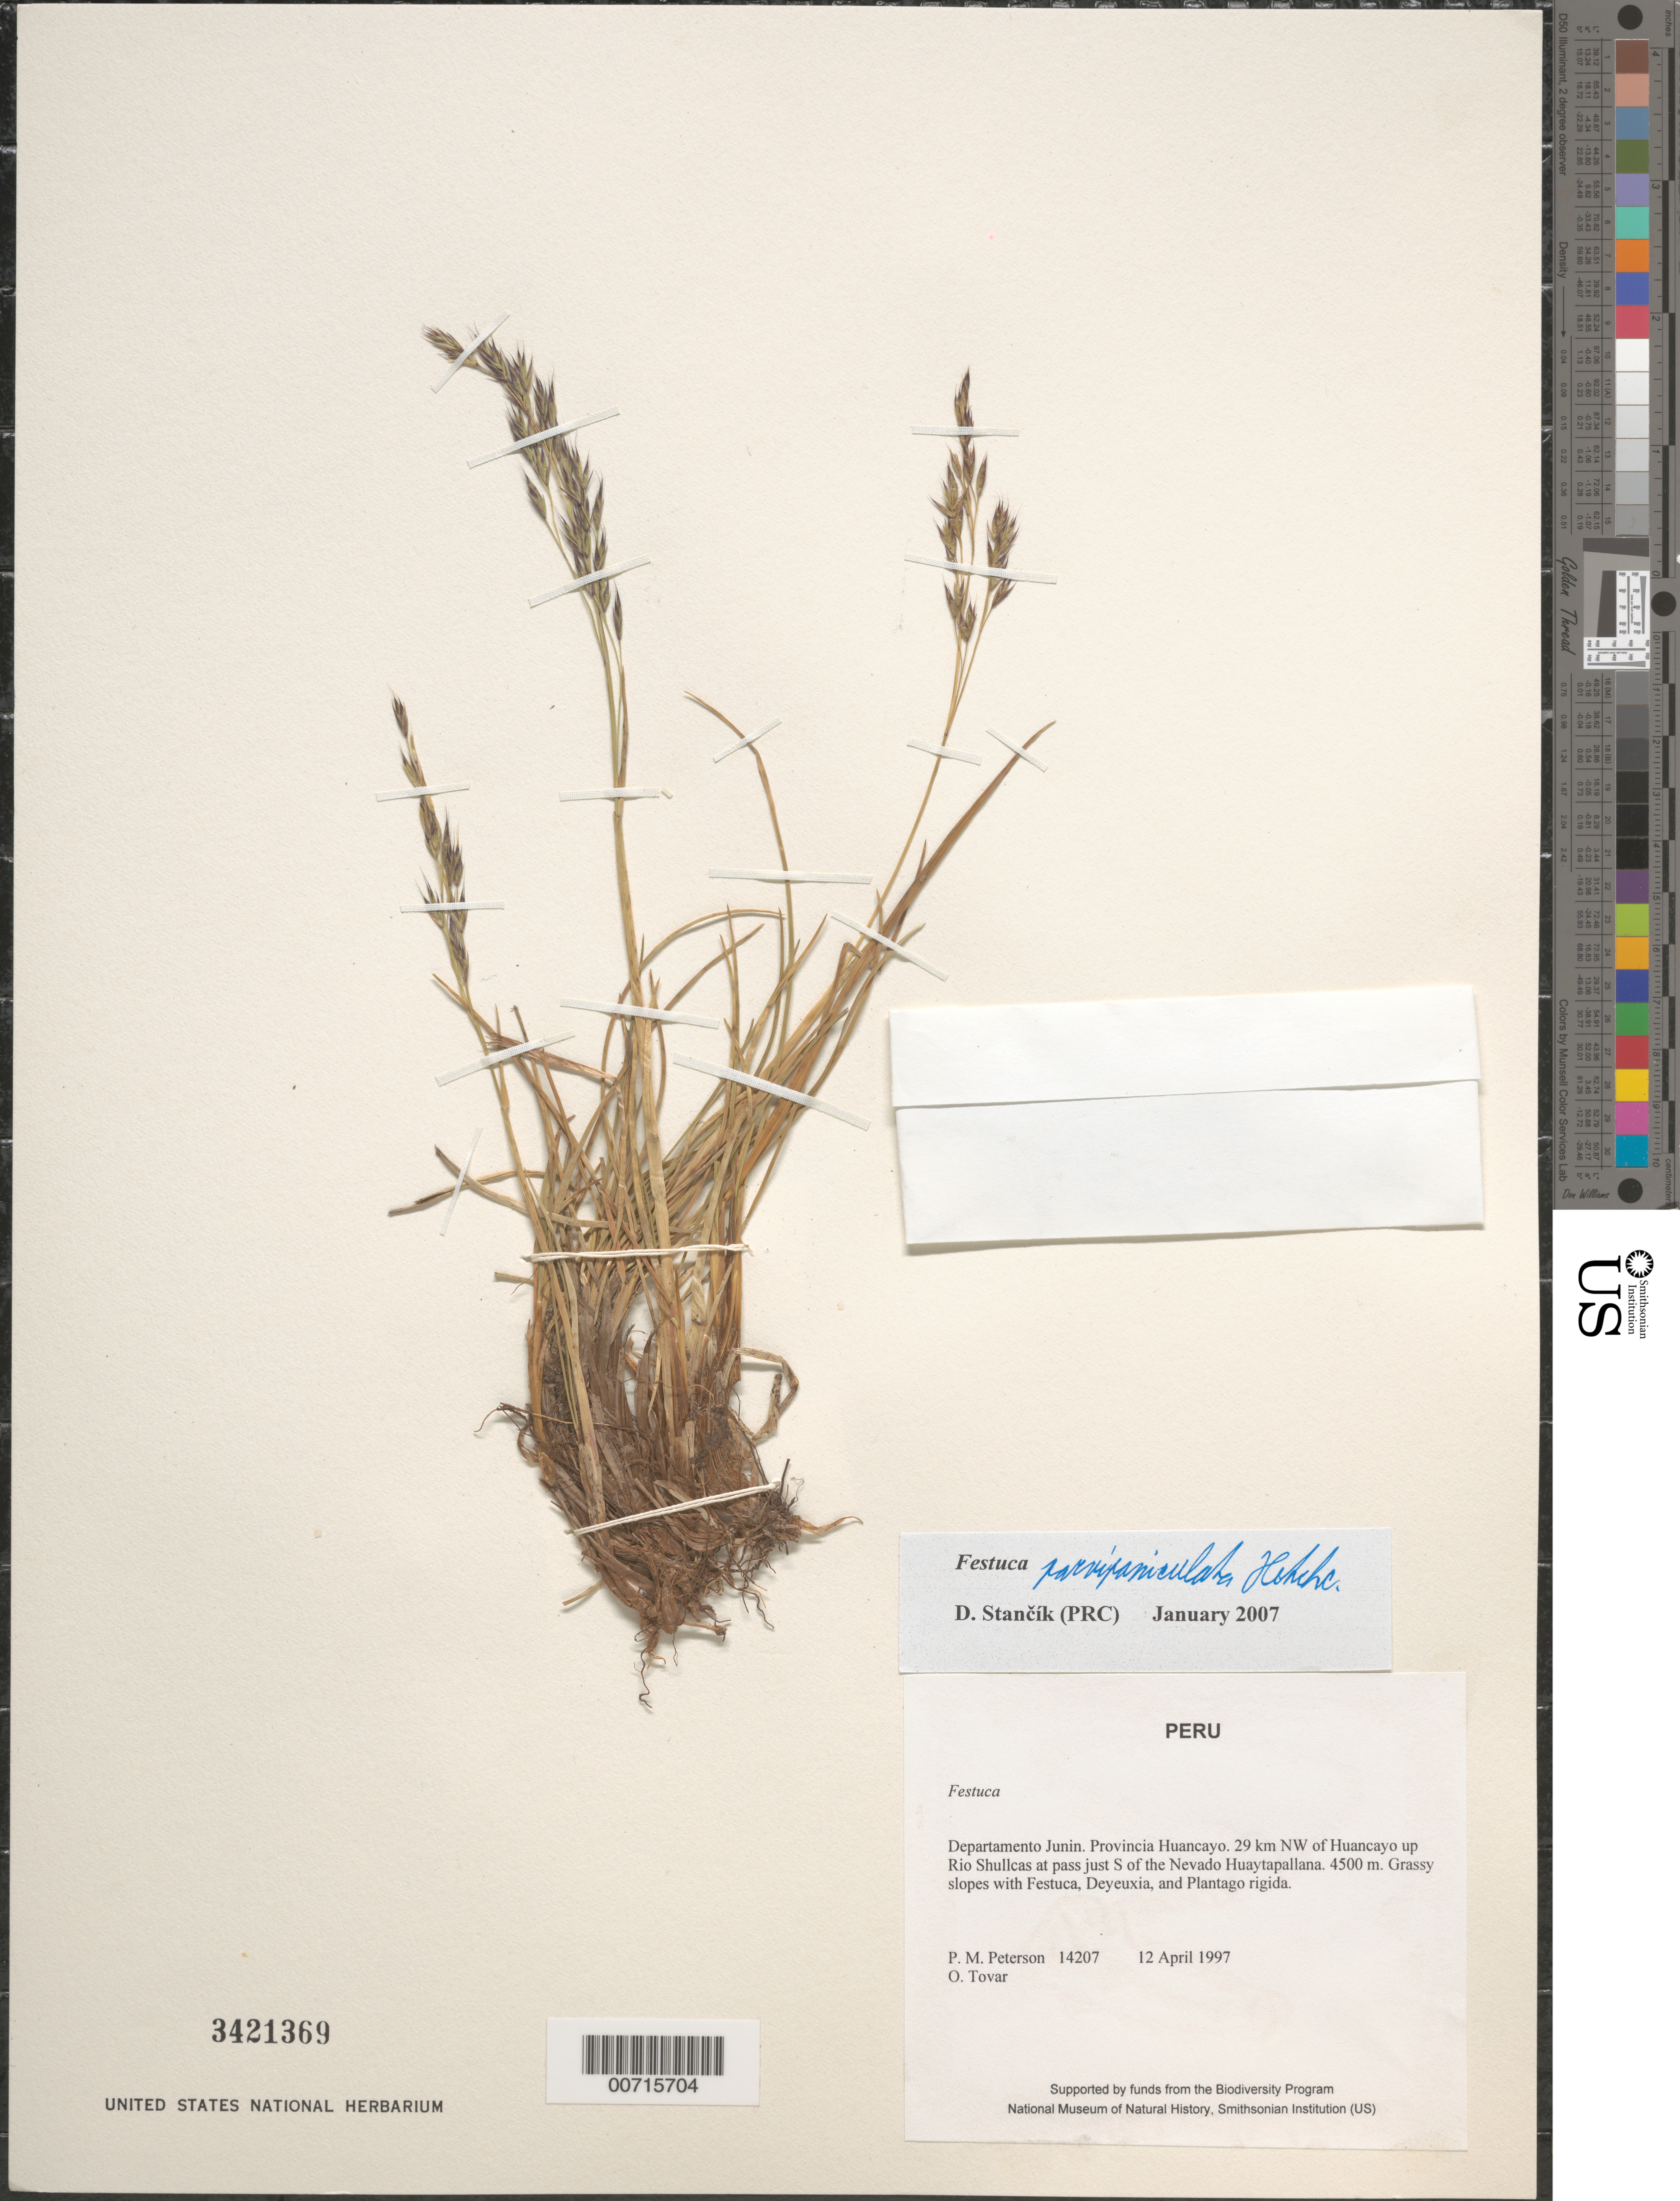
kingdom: Plantae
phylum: Tracheophyta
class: Liliopsida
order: Poales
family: Poaceae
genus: Festuca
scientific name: Festuca parvipaniculata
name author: Hitchc.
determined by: Stancik, D.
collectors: P. M. Peterson & Ó. Tovar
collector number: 14207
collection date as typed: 12 Apr 1997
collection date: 1997-04-12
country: Peru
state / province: Junín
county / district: Huancayo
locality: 29 km NW of Huancayo up Rio Shullcas at pass just S of the Nevado Huaytapallana.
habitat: Grassy slopes with Festuca, Deyeuxia, and Plantago rigida.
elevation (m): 4500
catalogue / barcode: US 3421369